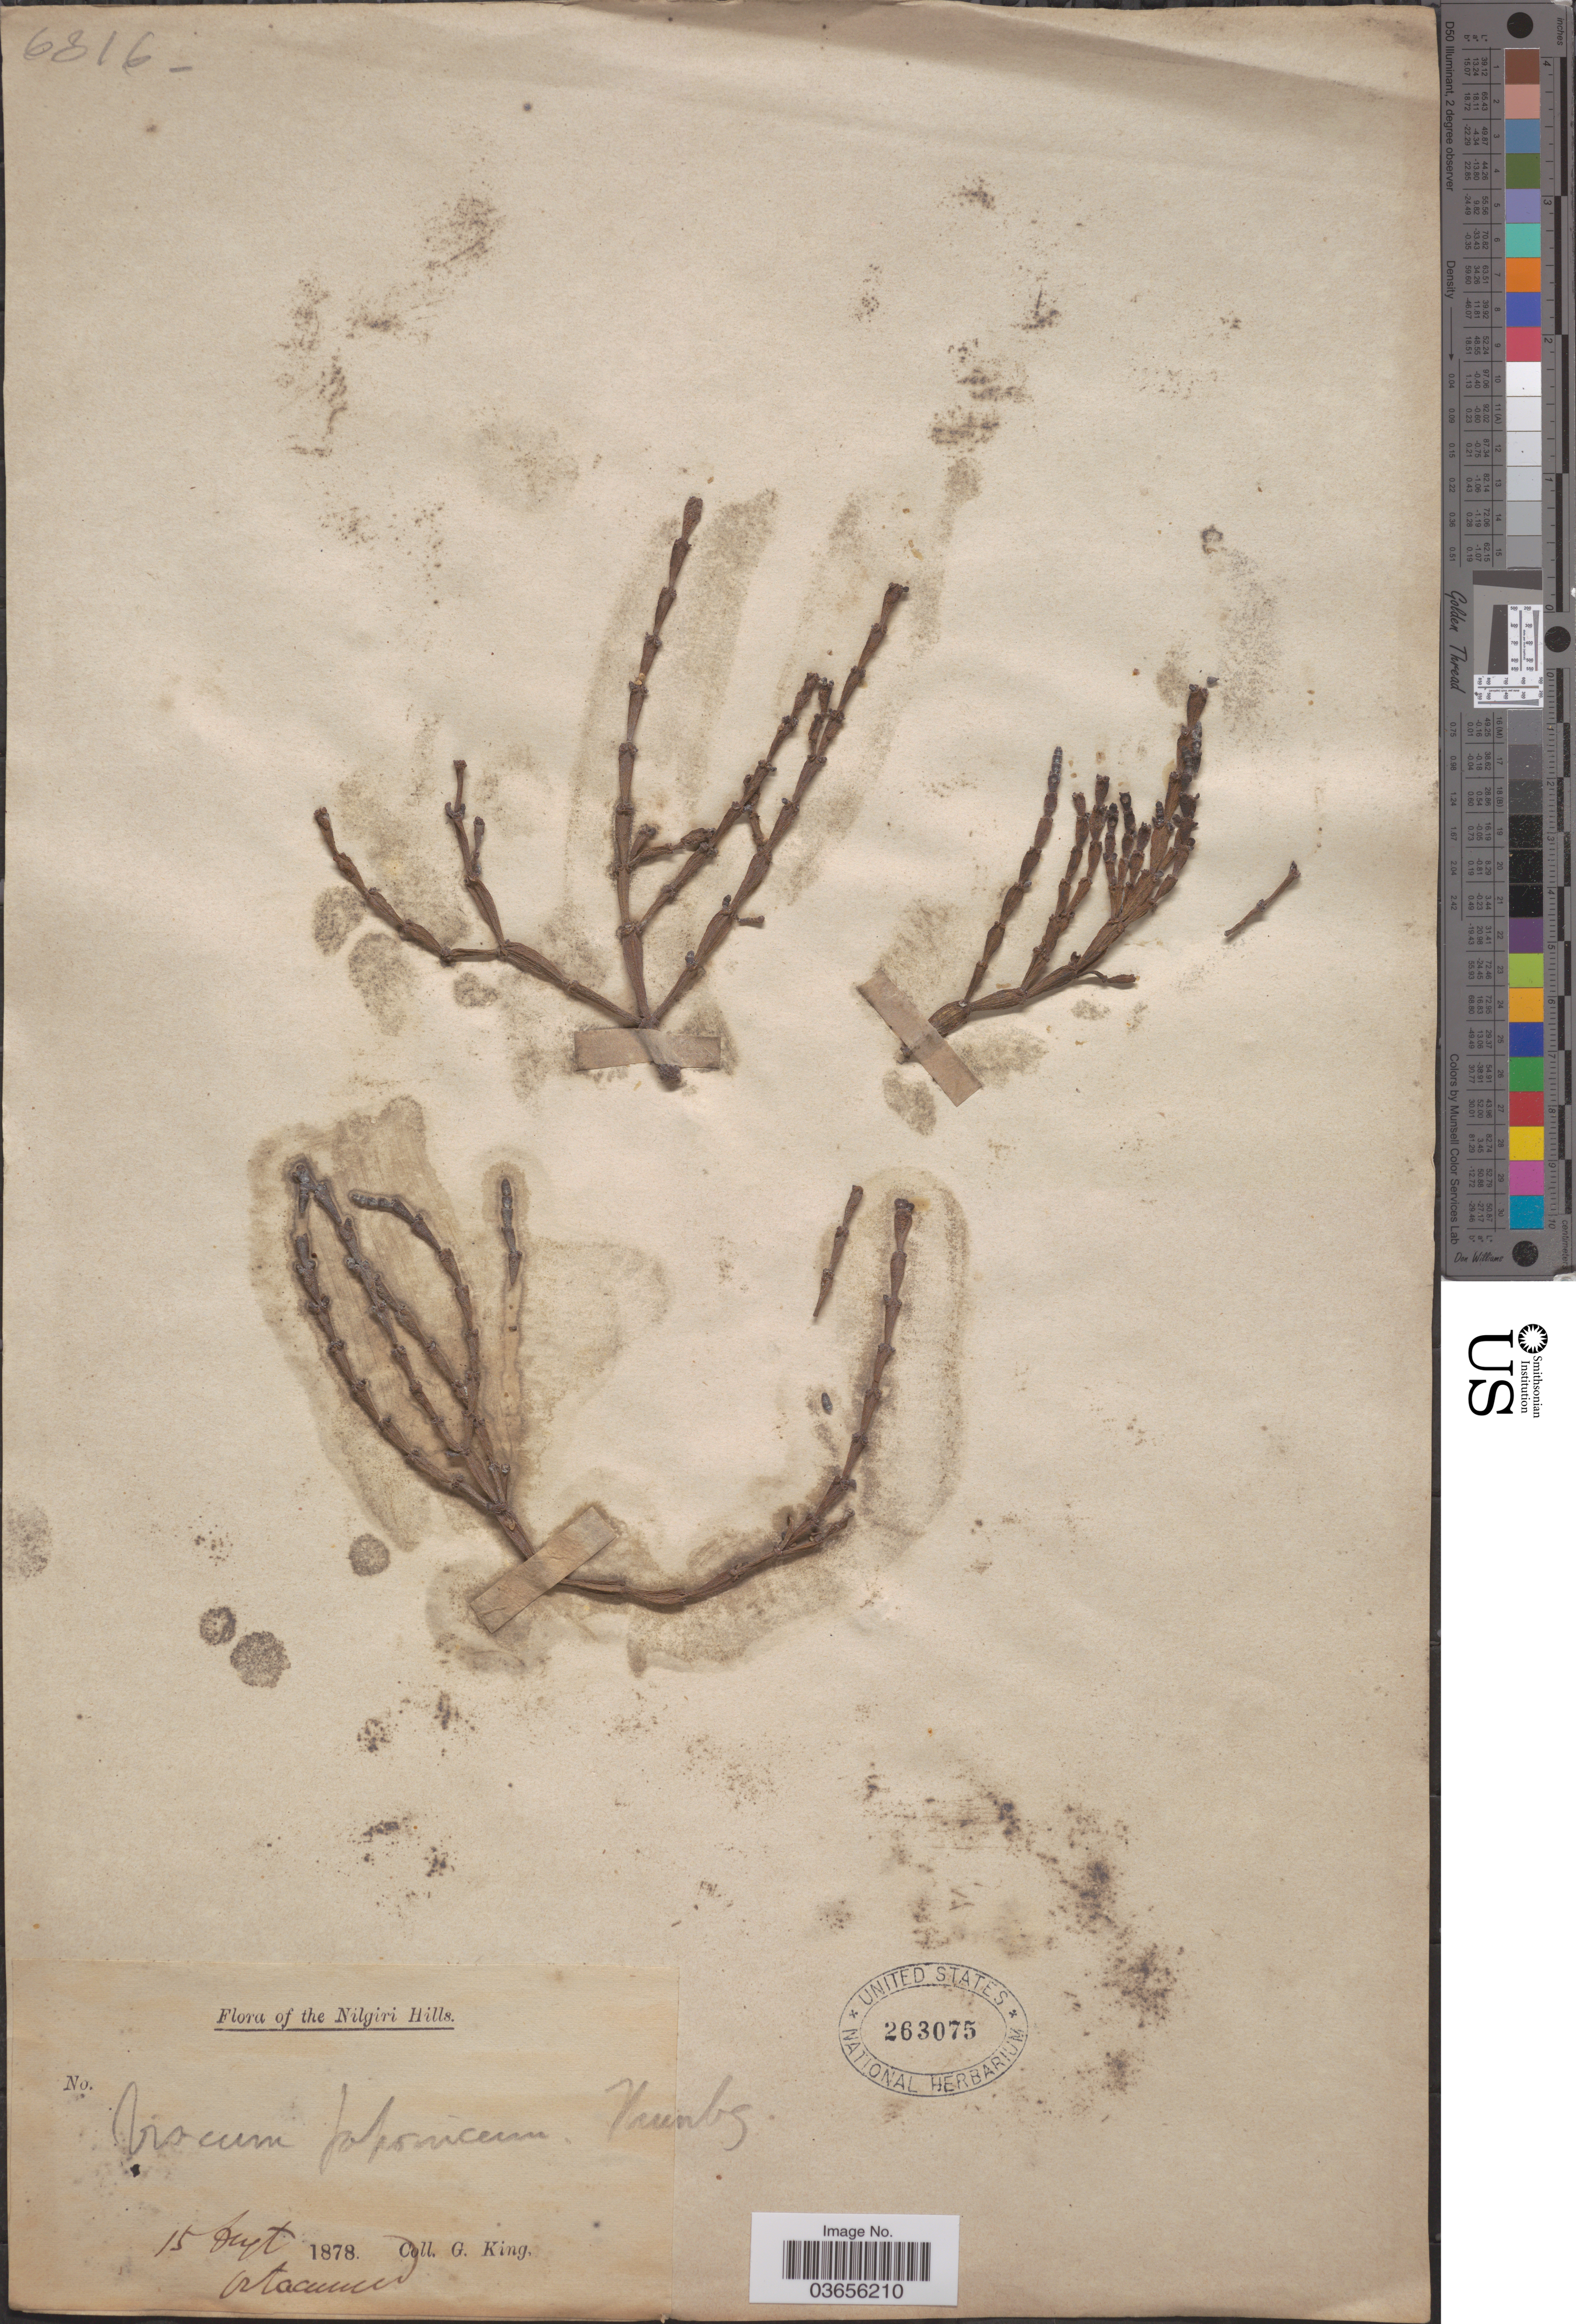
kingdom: Plantae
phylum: Tracheophyta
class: Magnoliopsida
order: Santalales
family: Viscaceae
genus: Korthalsella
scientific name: Korthalsella japonica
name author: (Thunb.) Engl.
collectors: G. King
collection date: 1878-08-15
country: India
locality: Nilgiri Hills.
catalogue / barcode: US 263075